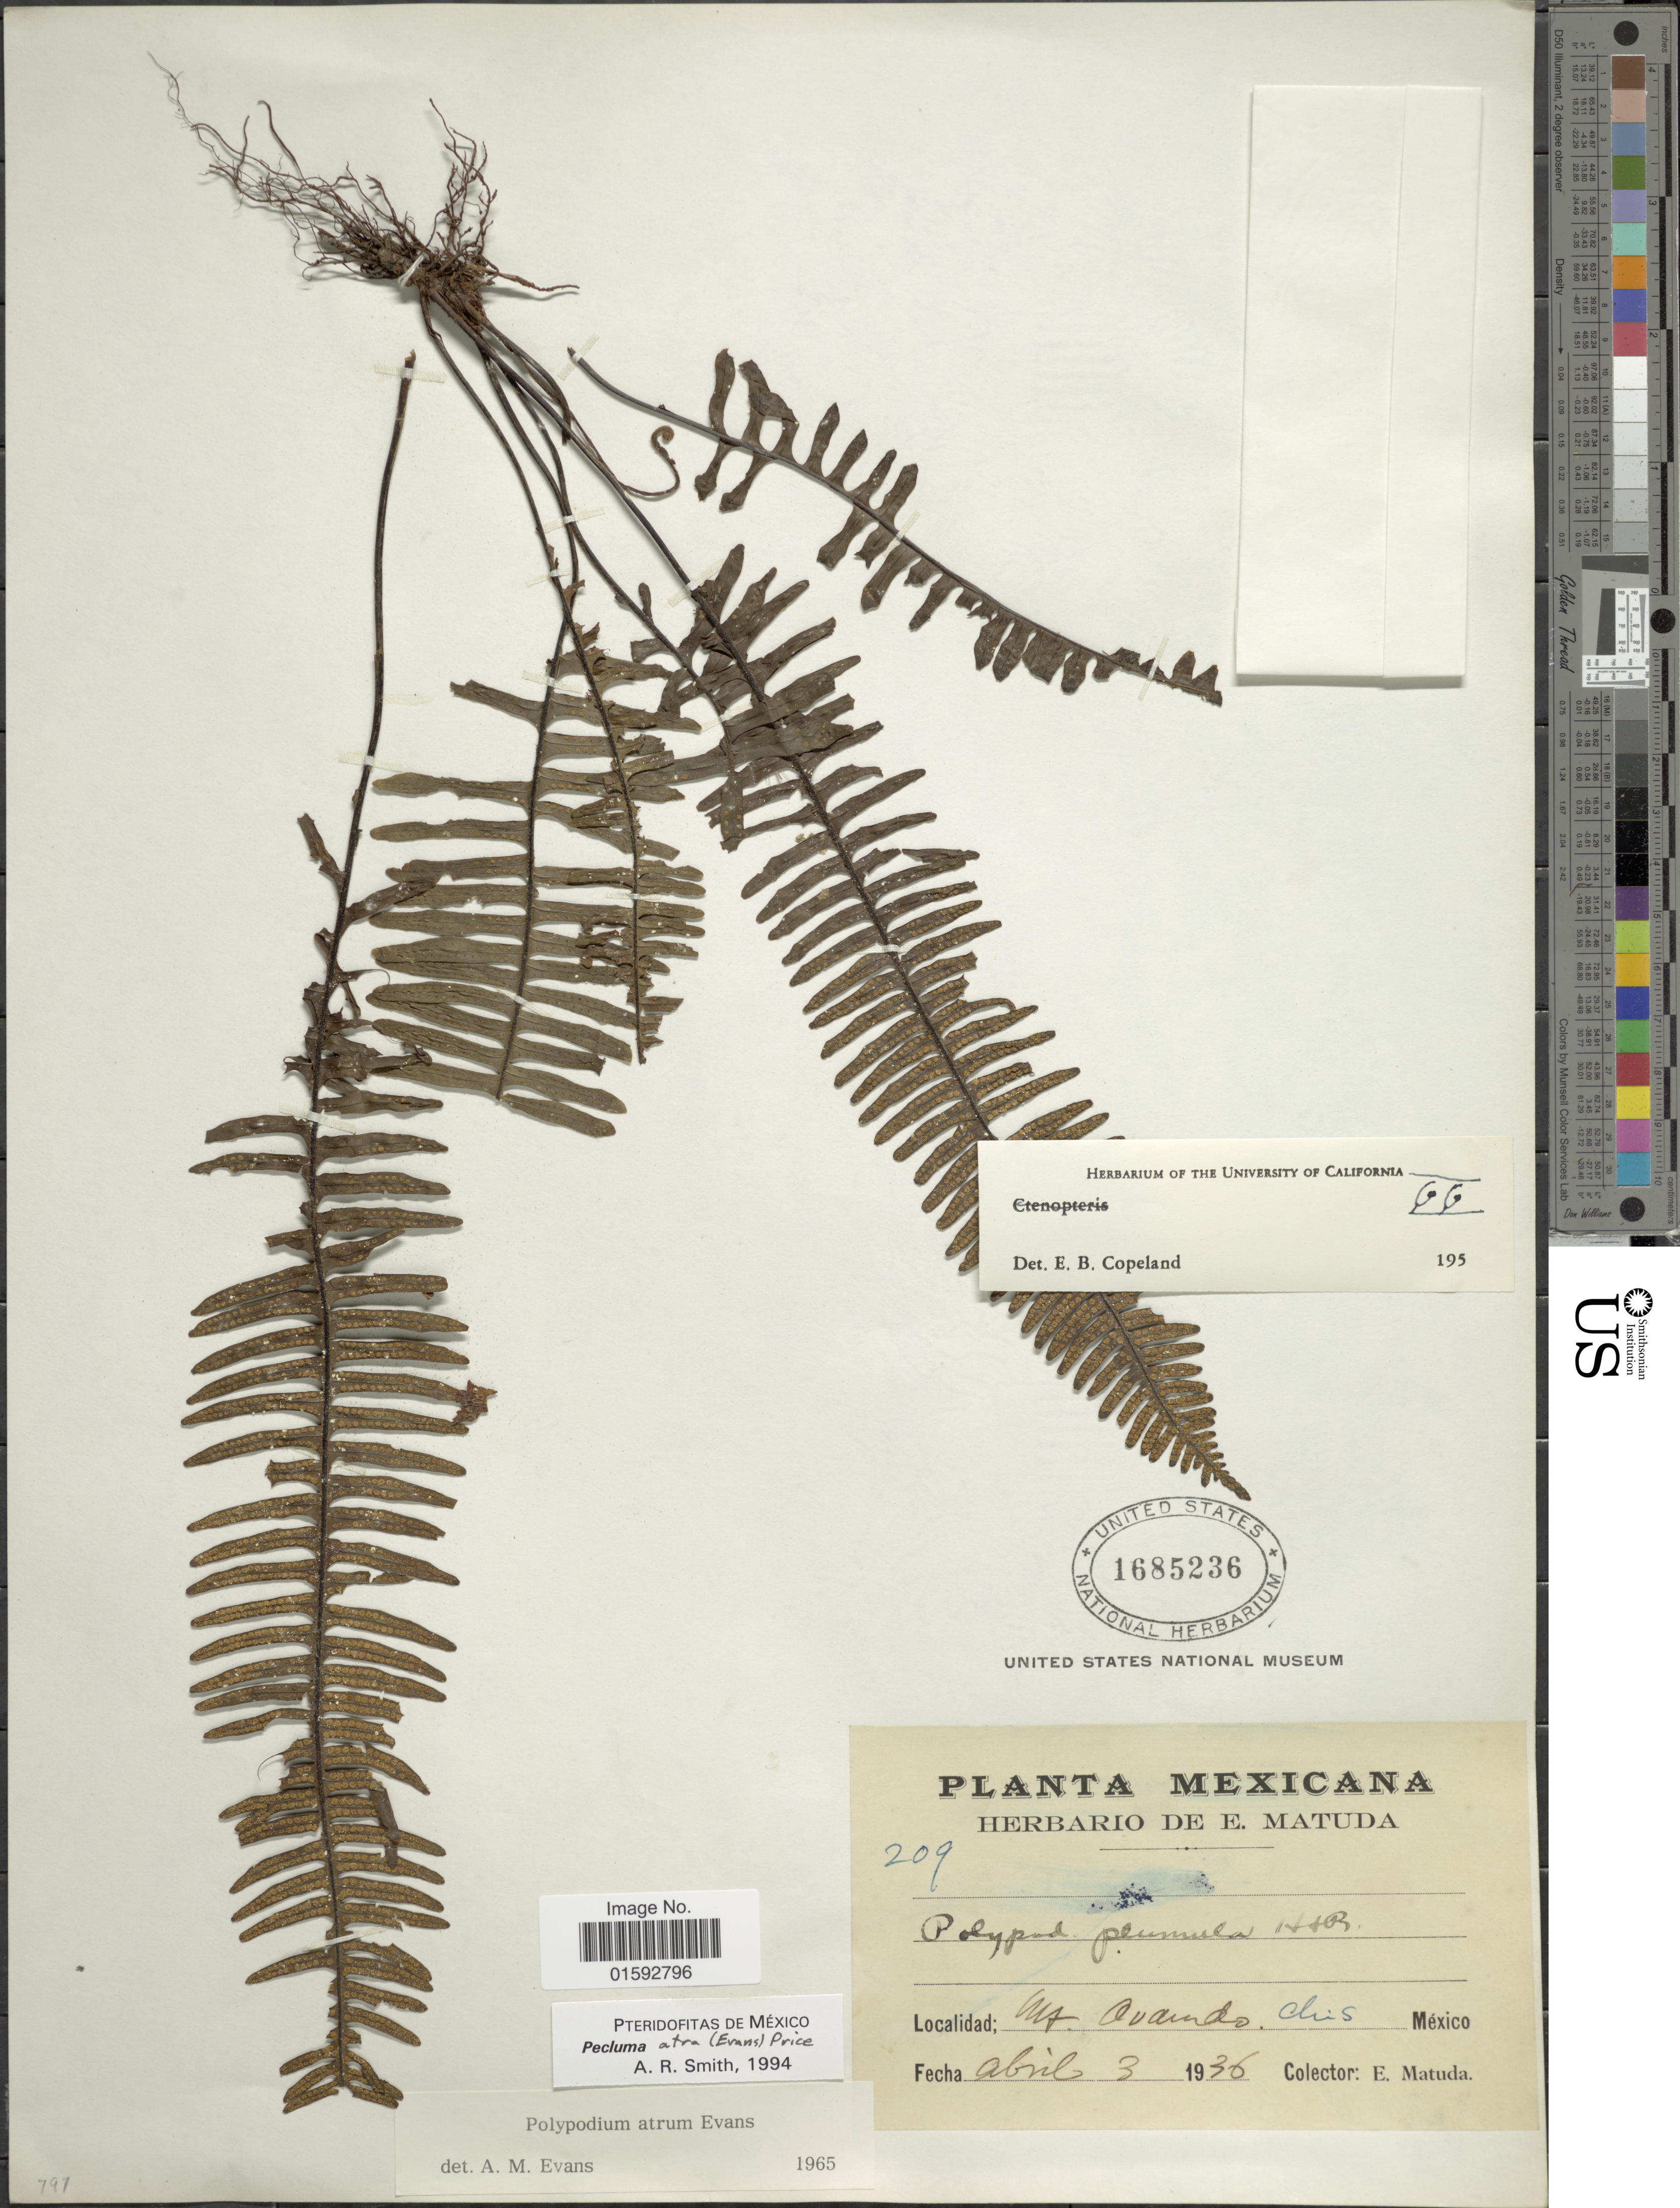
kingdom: Plantae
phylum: Tracheophyta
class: Polypodiopsida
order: Polypodiales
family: Polypodiaceae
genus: Pecluma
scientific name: Pecluma atra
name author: (Rosenst.) M.G. Price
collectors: E. Matuda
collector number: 209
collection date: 1936-04-03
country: Mexico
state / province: Chiapas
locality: Mt. Ovando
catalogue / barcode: US 1685236